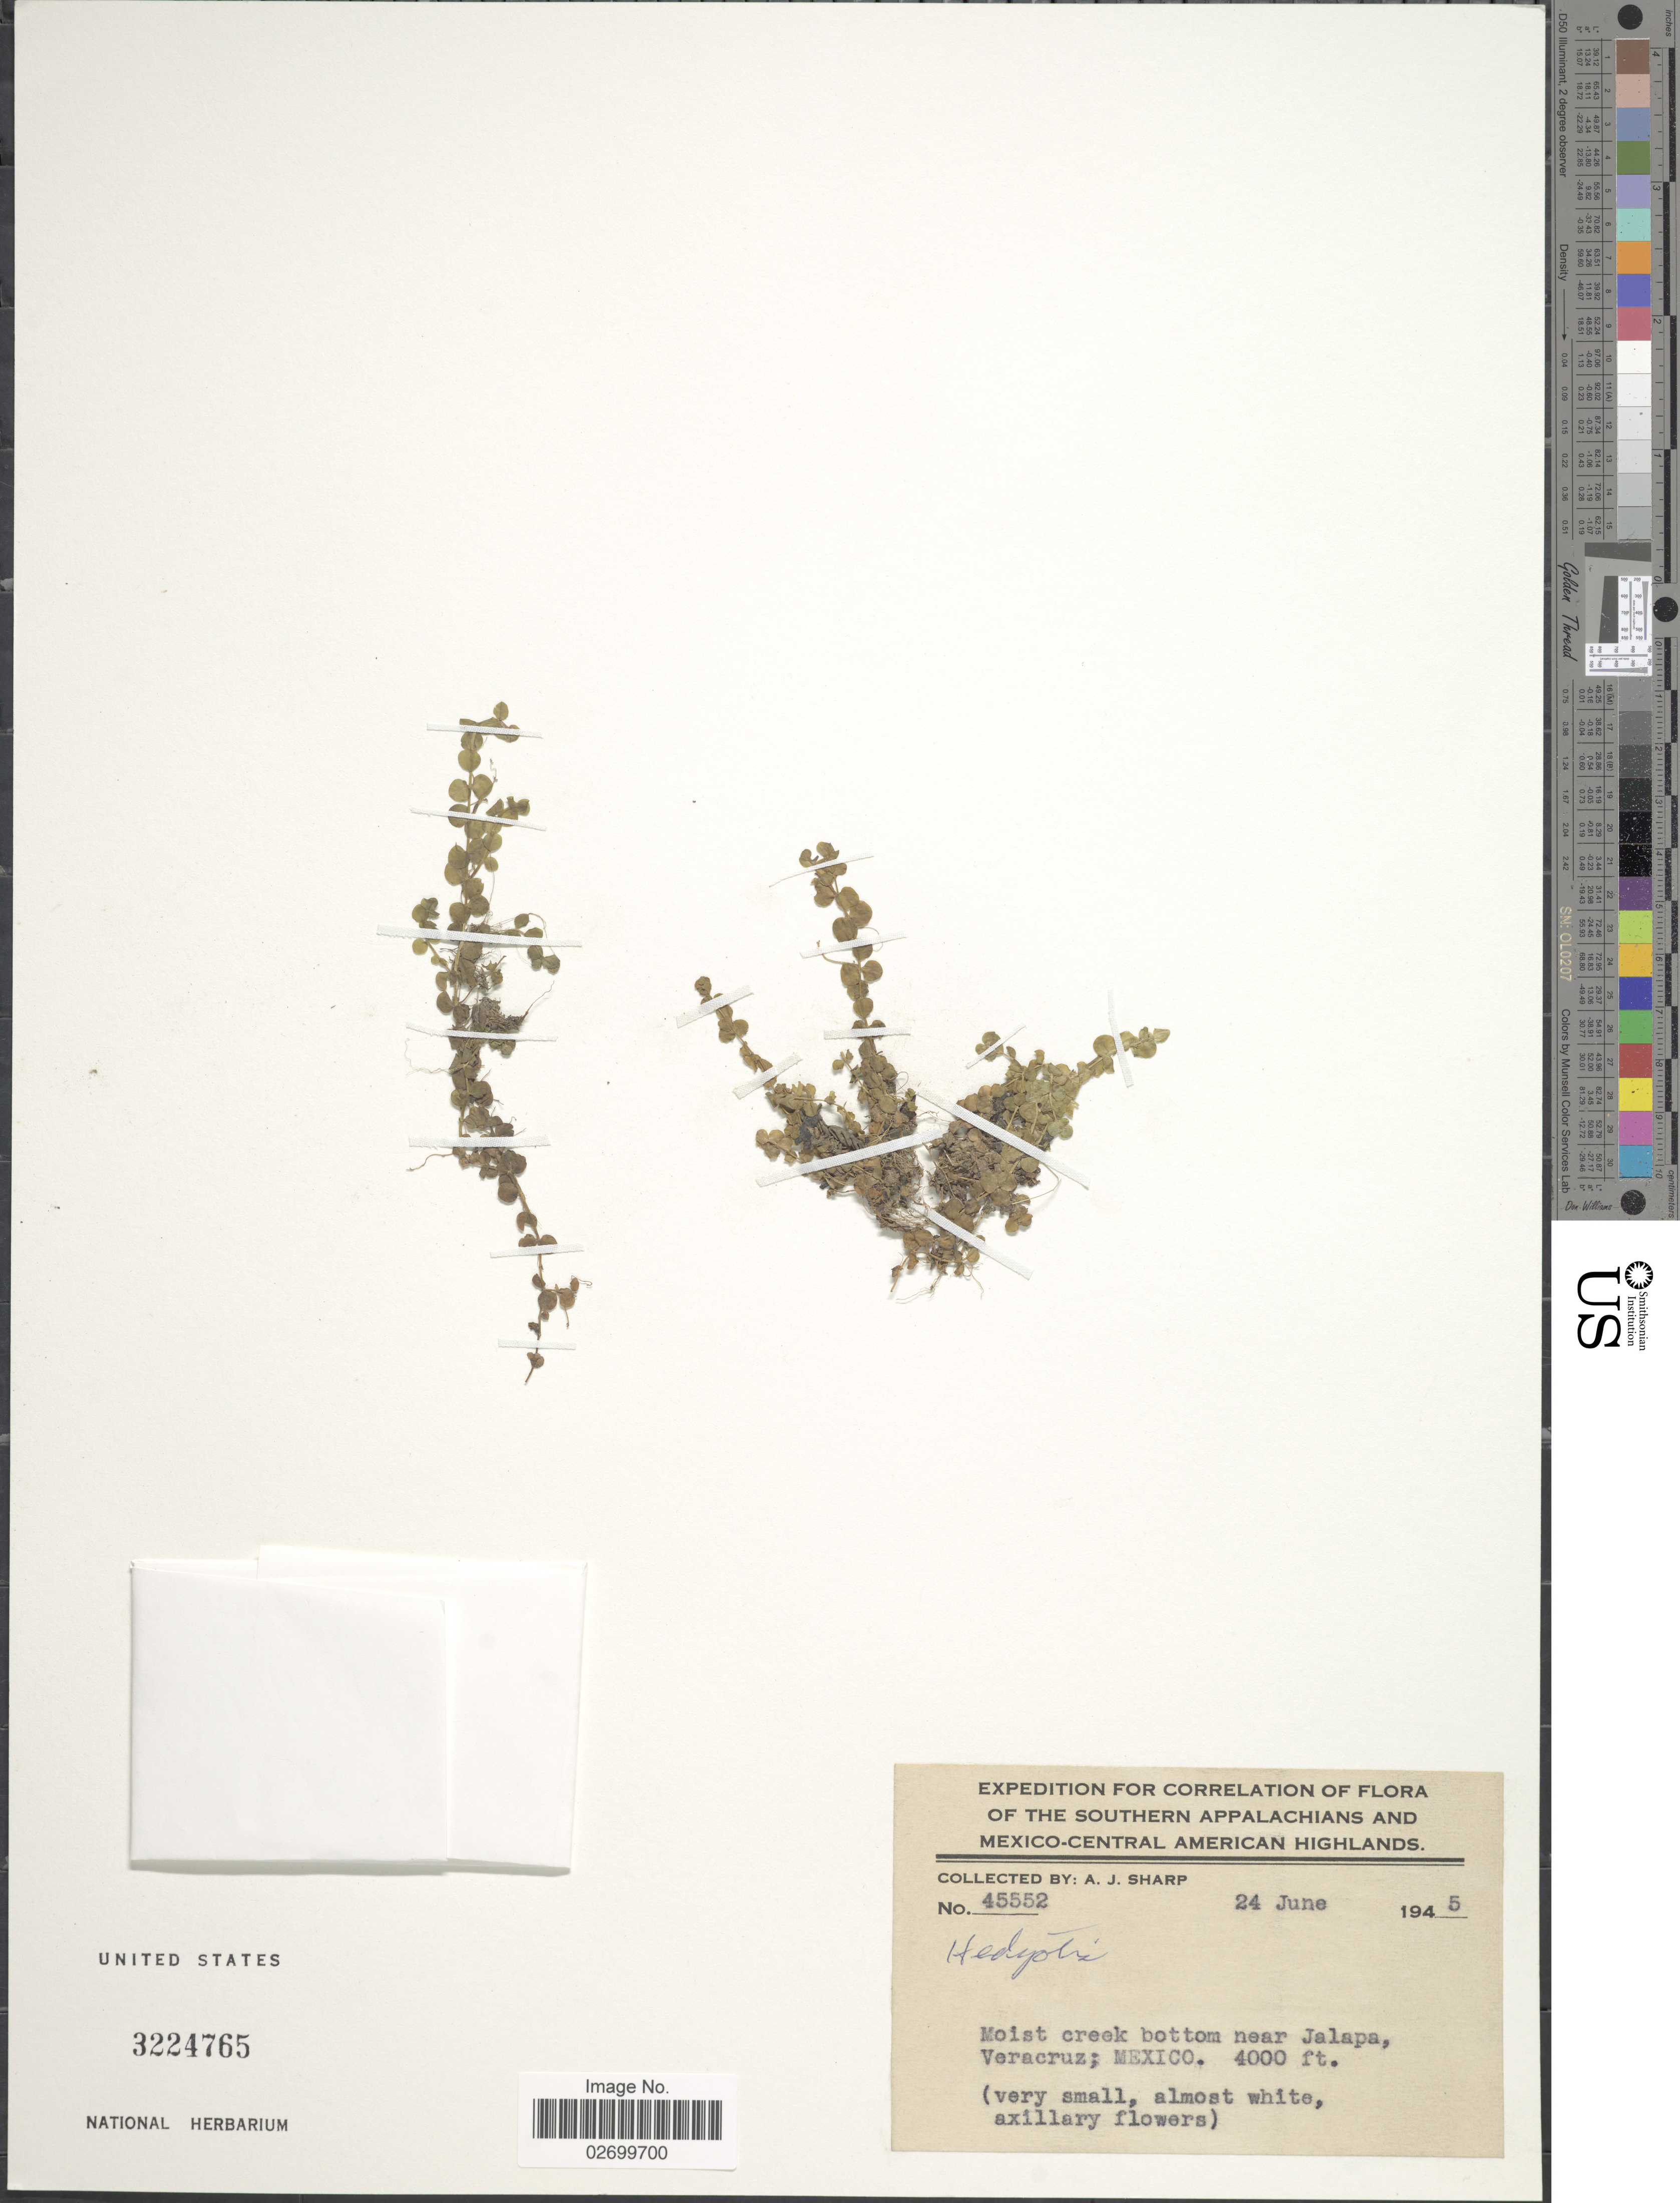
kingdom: Plantae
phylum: Tracheophyta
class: Magnoliopsida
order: Gentianales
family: Rubiaceae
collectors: A. J. Sharp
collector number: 45552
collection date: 1945-06-24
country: Mexico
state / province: Veracruz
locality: Southern Appalachians and Mexico-Central American Highlands. Moist creek bottom near Jalapa, Veracruz.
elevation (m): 1219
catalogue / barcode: US 3224765